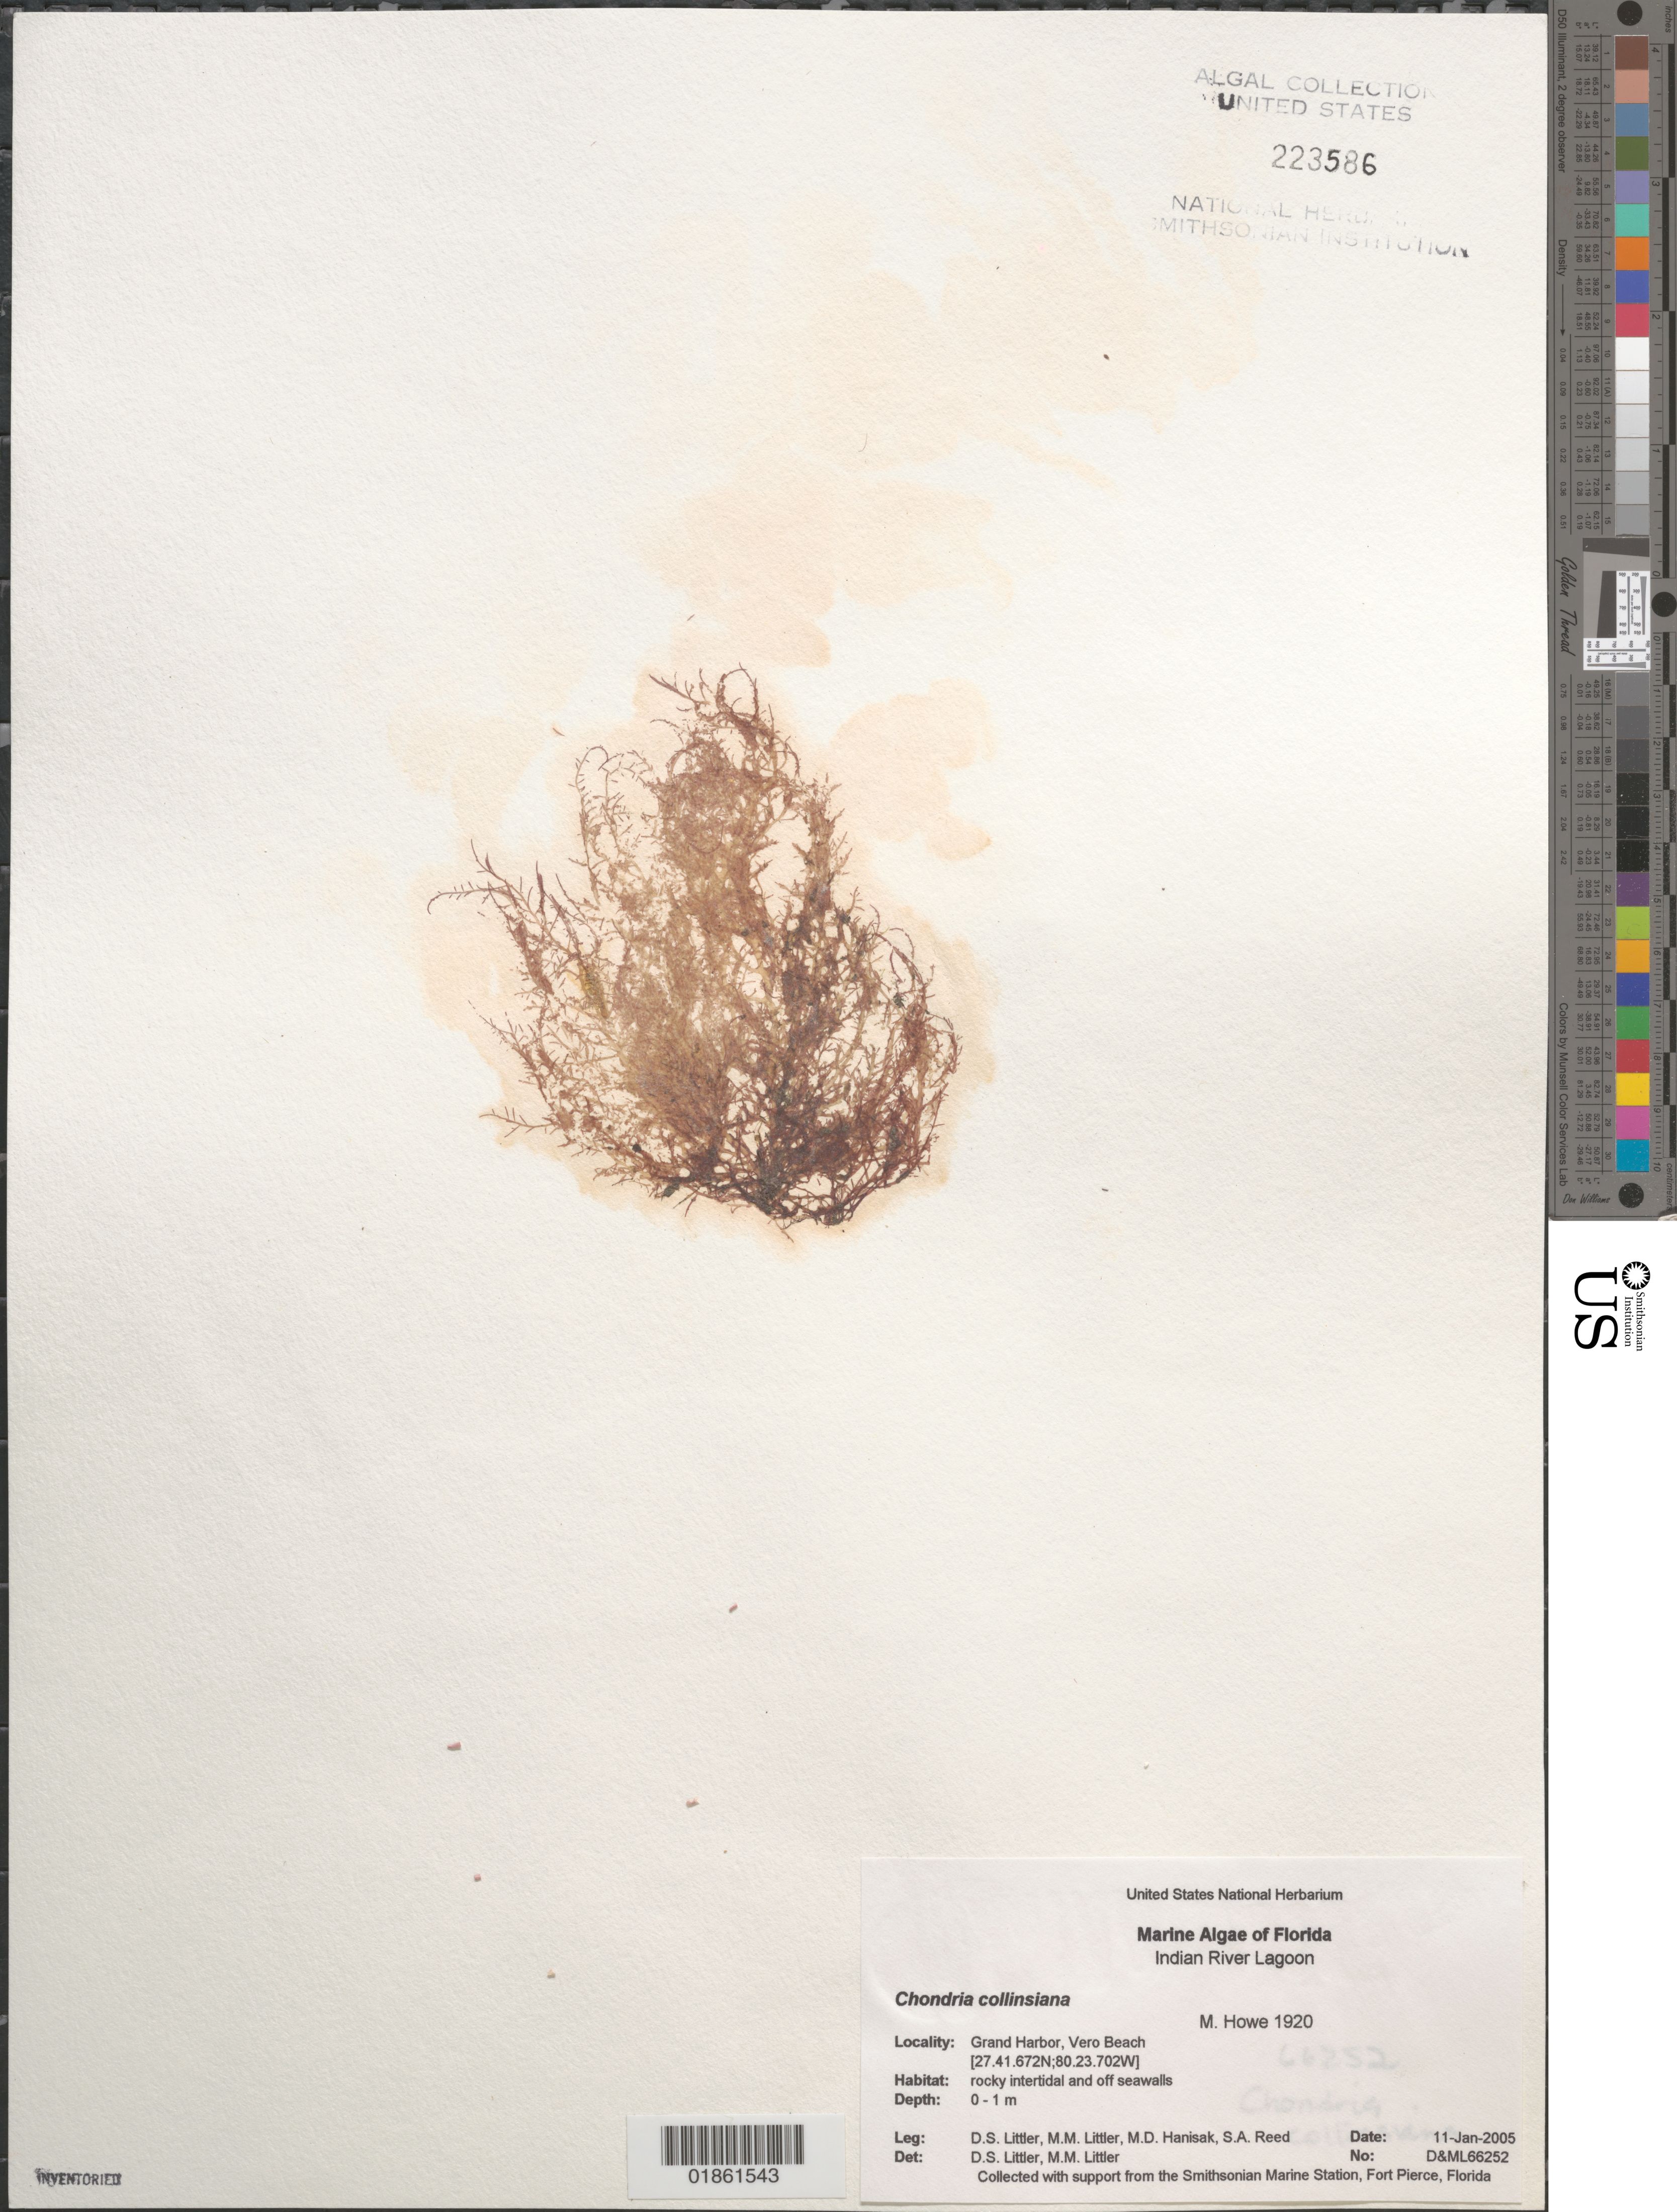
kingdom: Plantae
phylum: Rhodophyta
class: Florideophyceae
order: Ceramiales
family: Rhodomelaceae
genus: Chondria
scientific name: Chondria collinsiana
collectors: D. S. Littler, M. Hanisak & S. Reed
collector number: D&ML66252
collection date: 2005-01-11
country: United States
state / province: Florida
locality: Indian River Lagoon. Grand Harbor, Vero Beach.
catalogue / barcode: US 223586